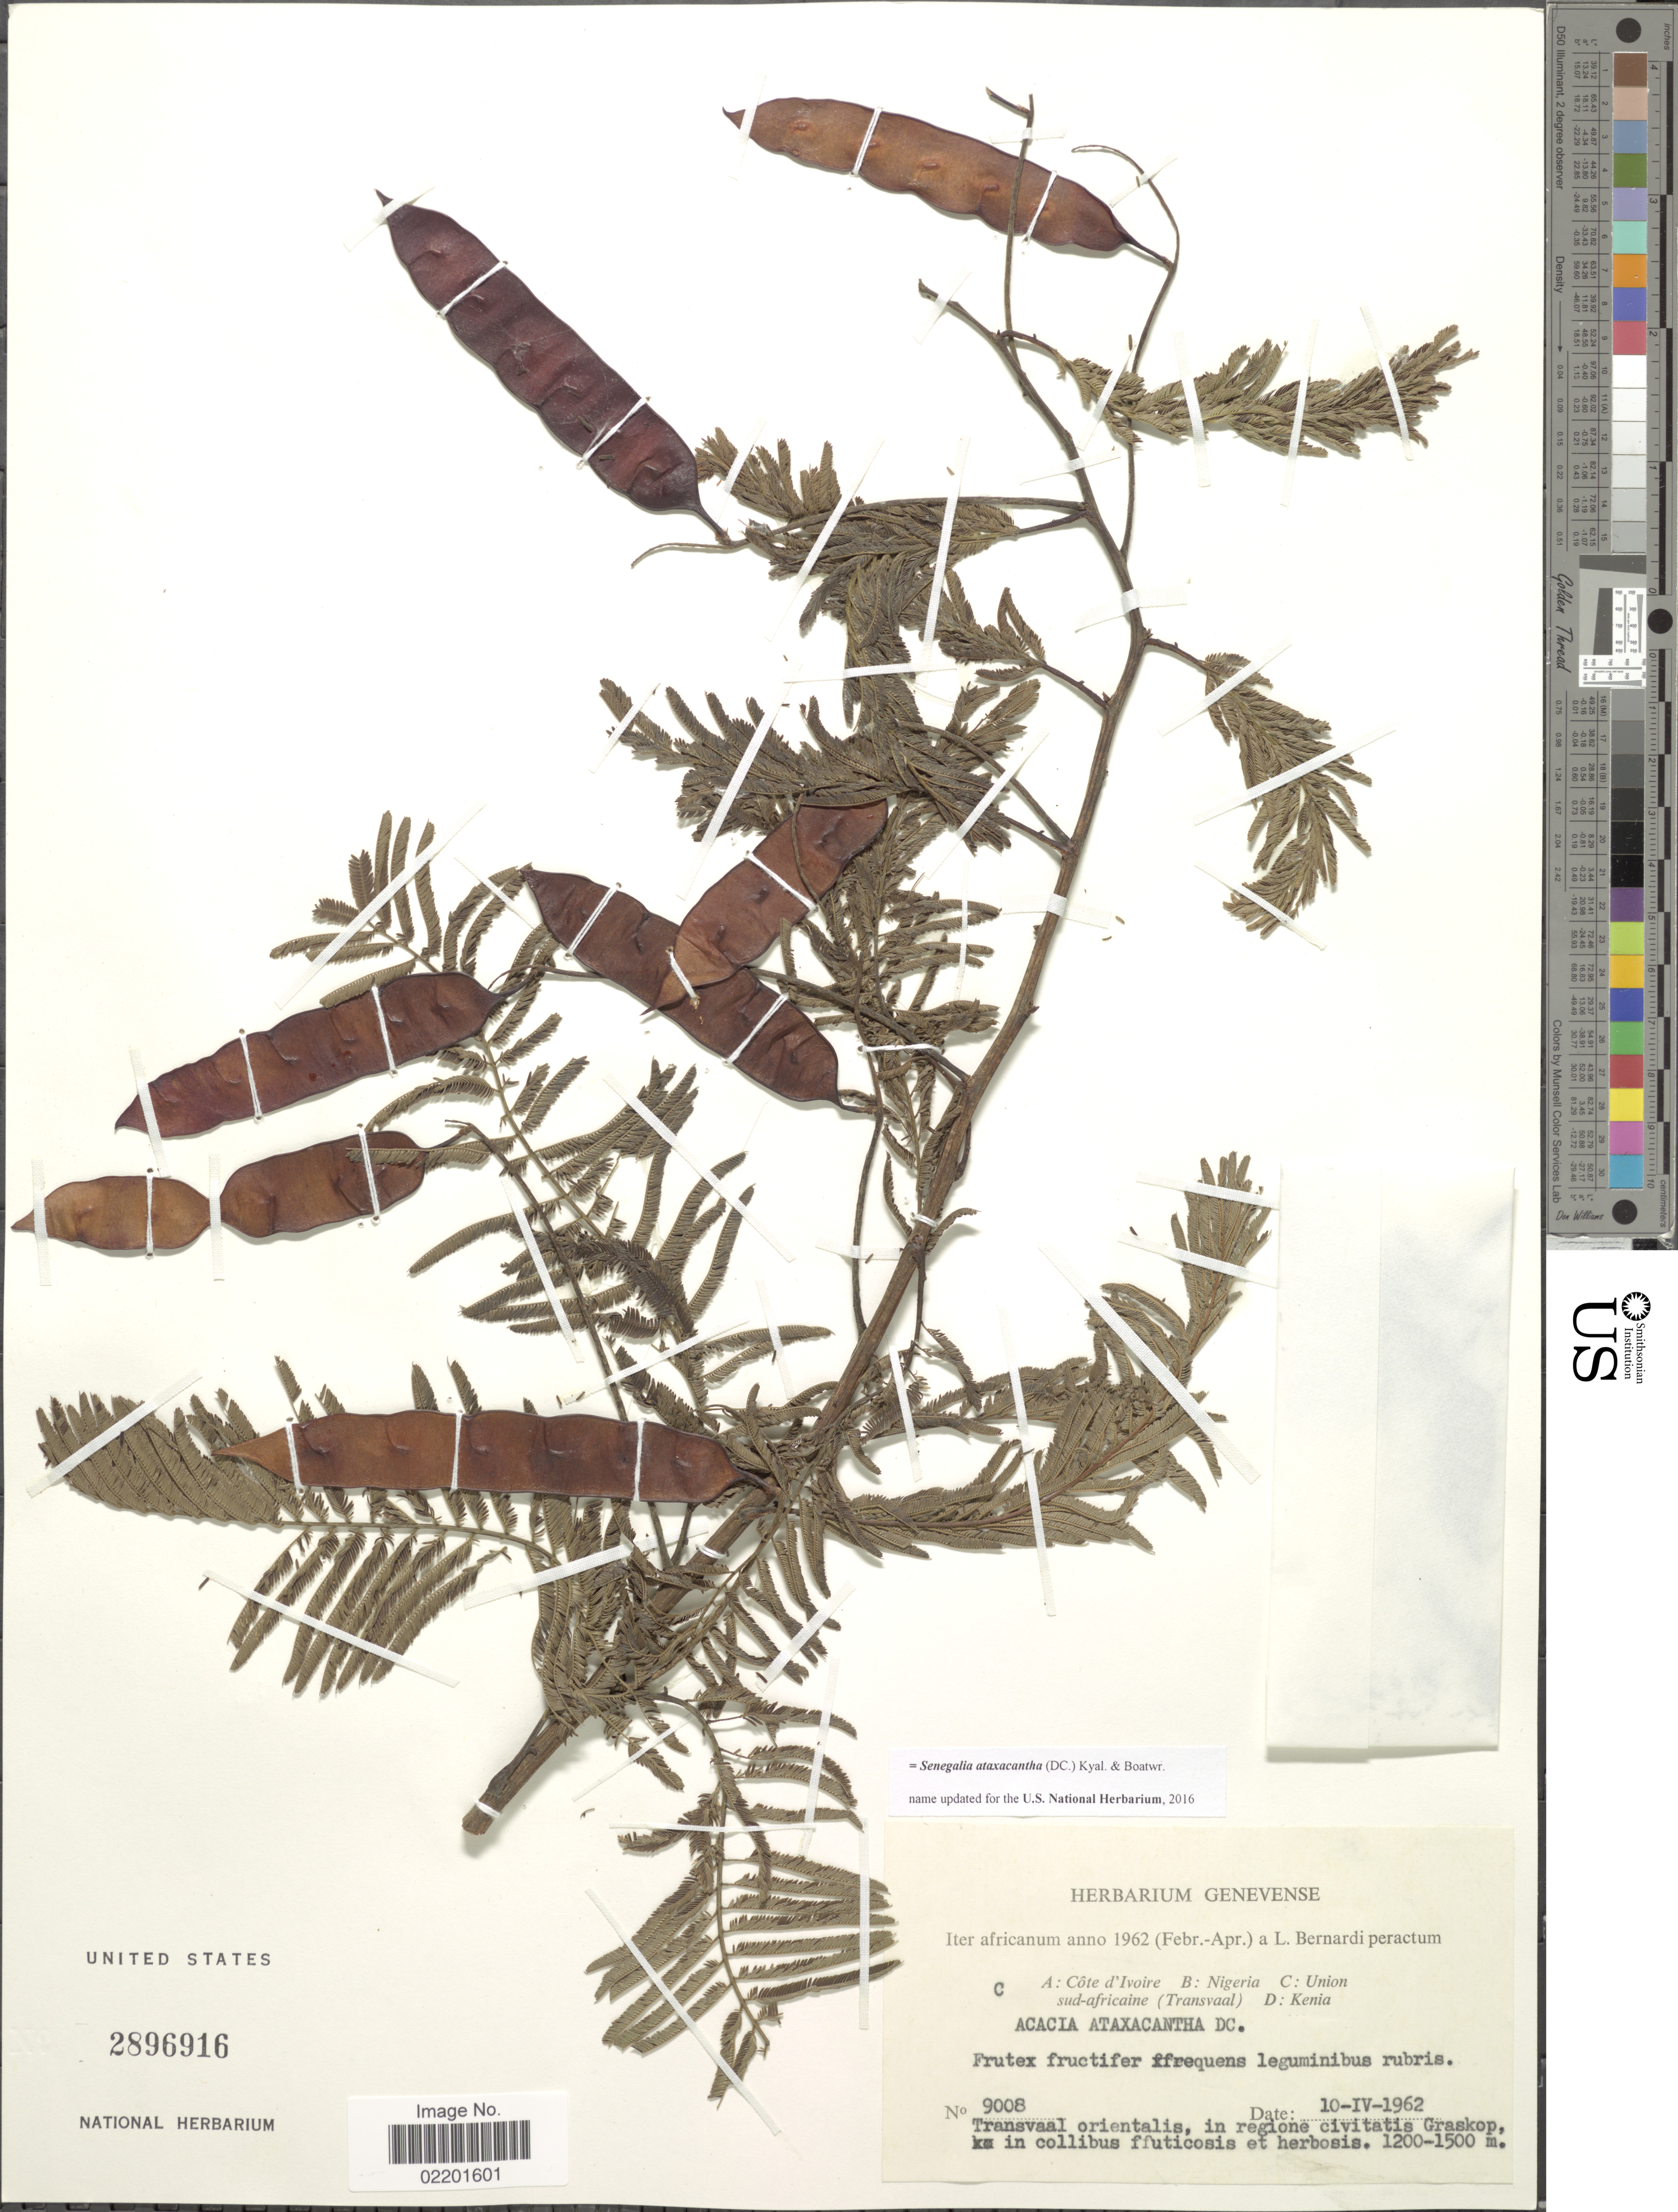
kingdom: Plantae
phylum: Tracheophyta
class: Magnoliopsida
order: Fabales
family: Fabaceae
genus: Senegalia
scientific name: Senegalia ataxacantha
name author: (DC.) Kyal. & Boatwr.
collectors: L. Bernardi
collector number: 9008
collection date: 1962-04-10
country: South Africa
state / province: Mpumalanga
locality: Union, Transvaal orientalis, in regione civitatis Graskop, km in collibus ffuticosis et herbosis.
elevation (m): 1200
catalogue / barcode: US 2896916